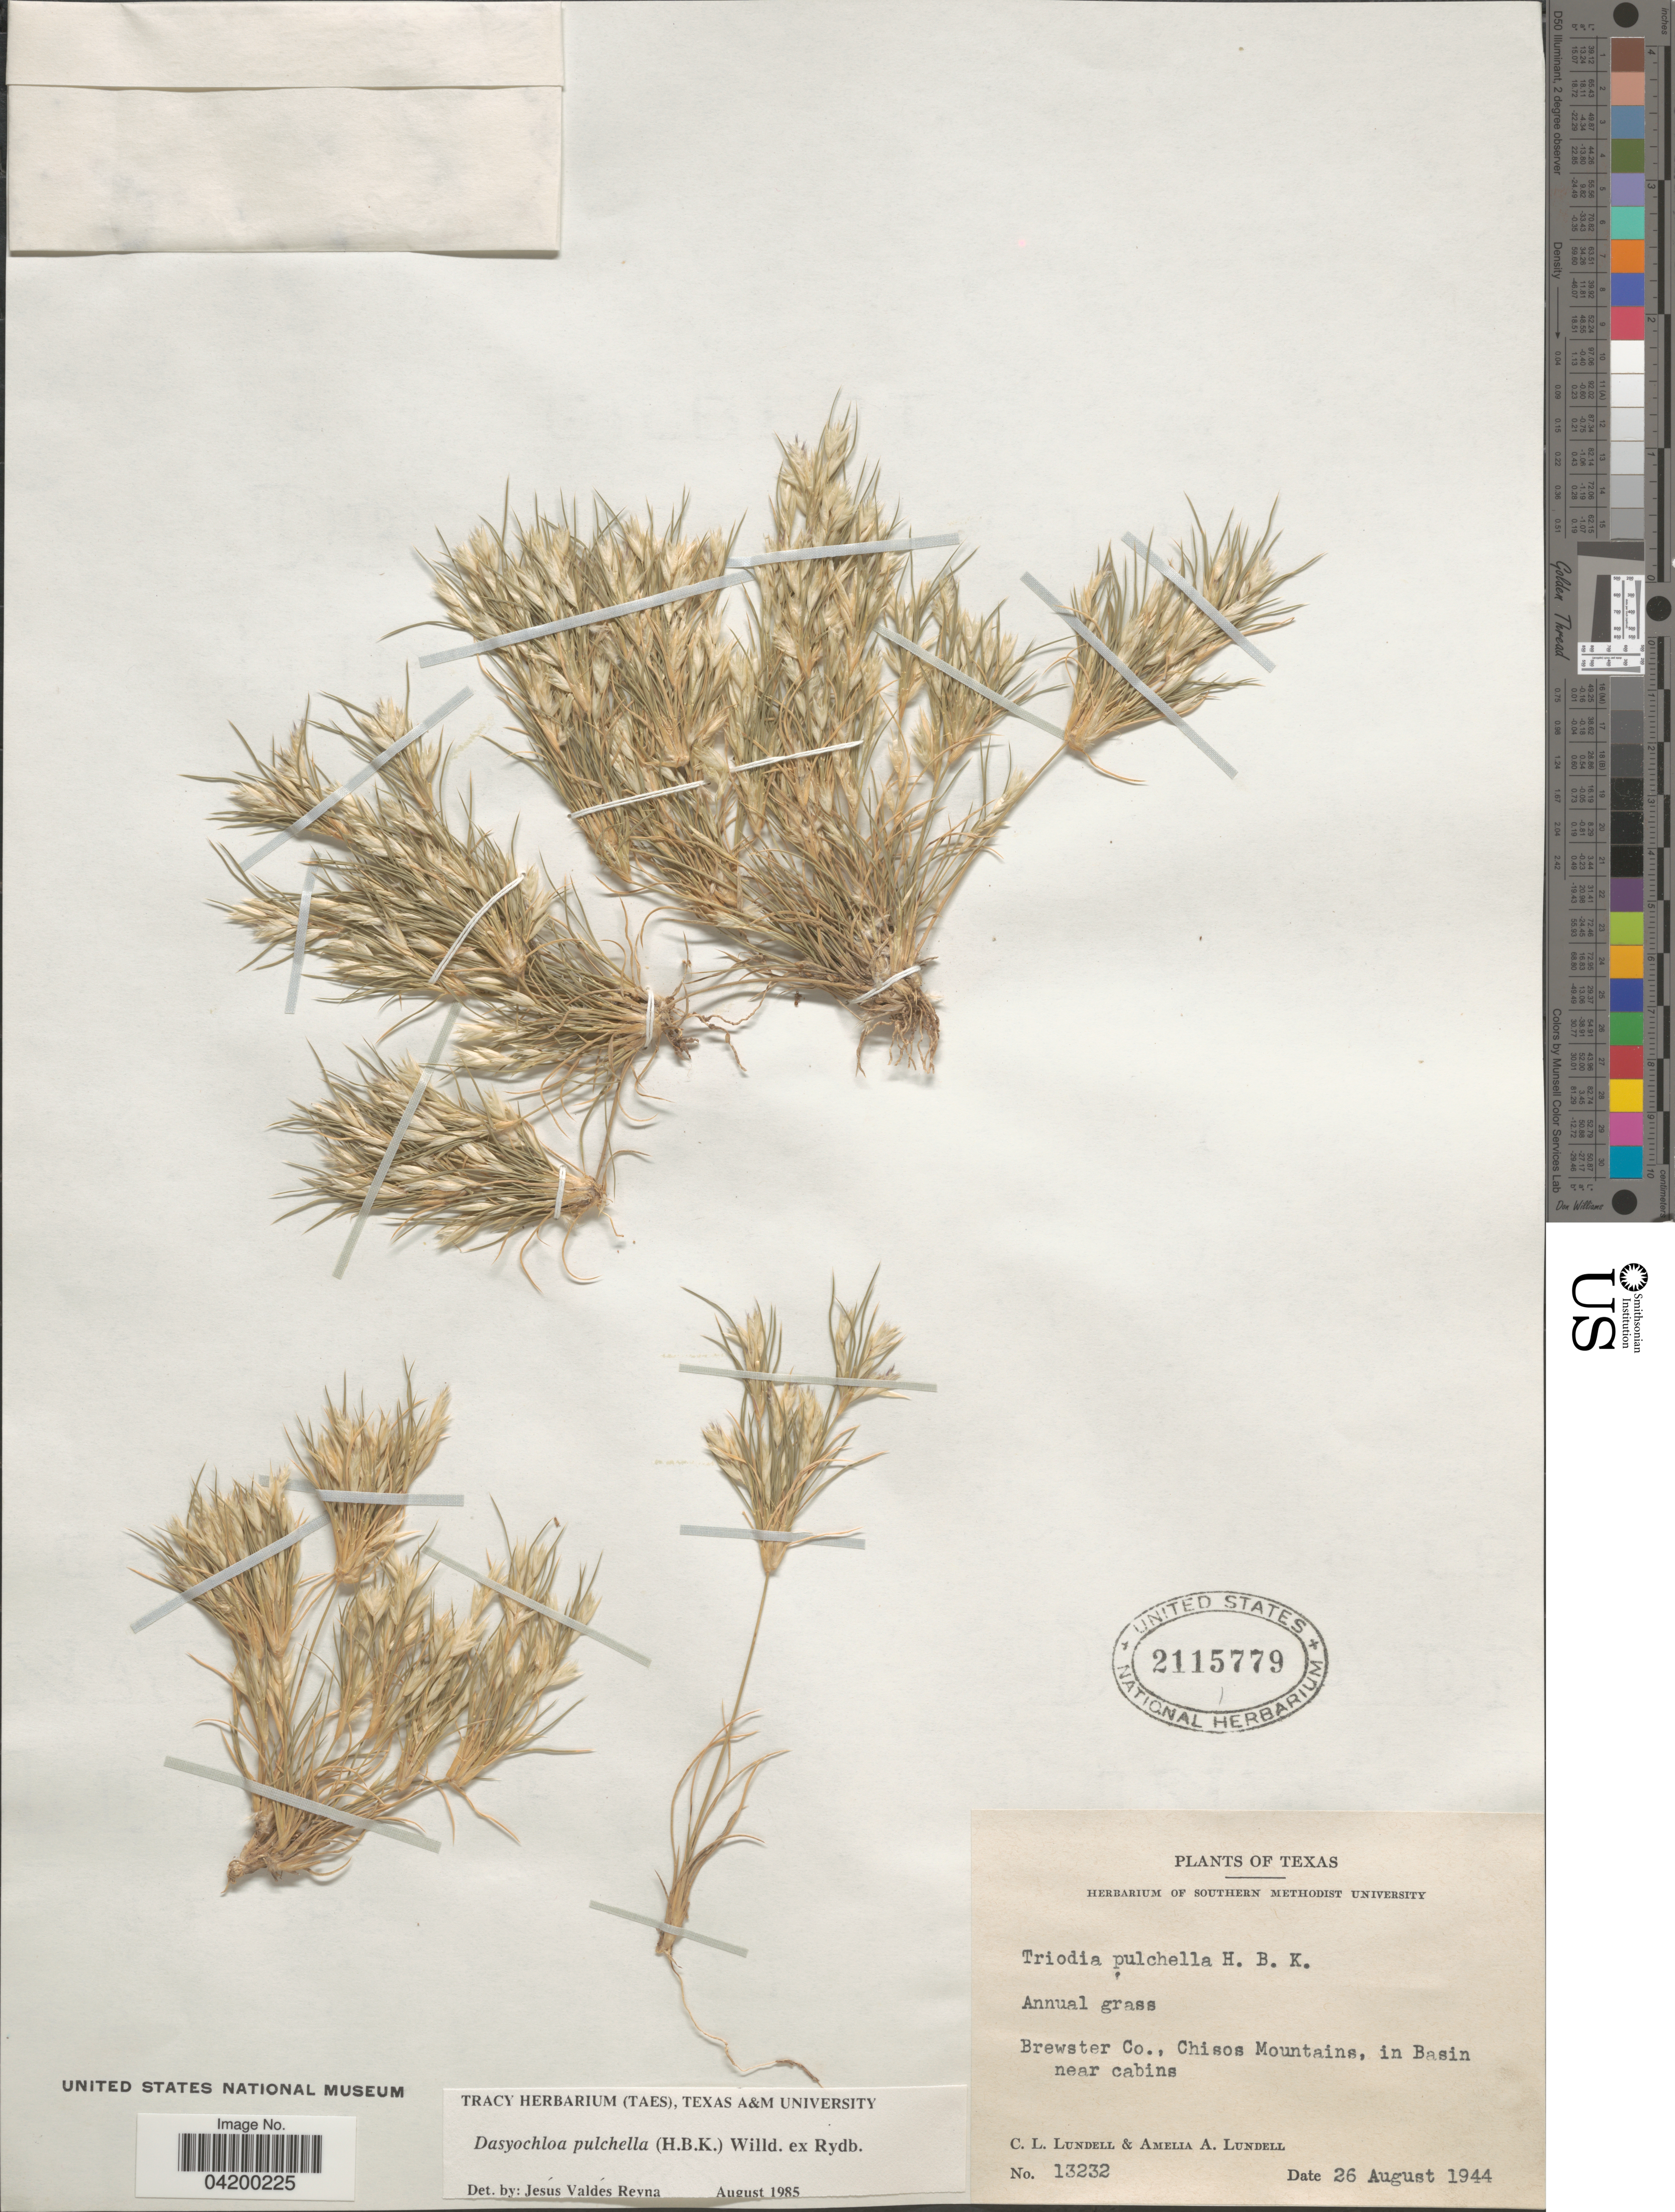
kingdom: Plantae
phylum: Tracheophyta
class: Liliopsida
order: Poales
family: Poaceae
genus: Dasyochloa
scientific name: Dasyochloa pulchella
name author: (Kunth) Willd. ex Rydb.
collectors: C. L. Lundell & A. A. Lundell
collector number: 13232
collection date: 1944-08-26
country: United States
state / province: Texas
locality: Brewster Co., Chisos Mountains, in Basin near cabins.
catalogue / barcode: US 2115779